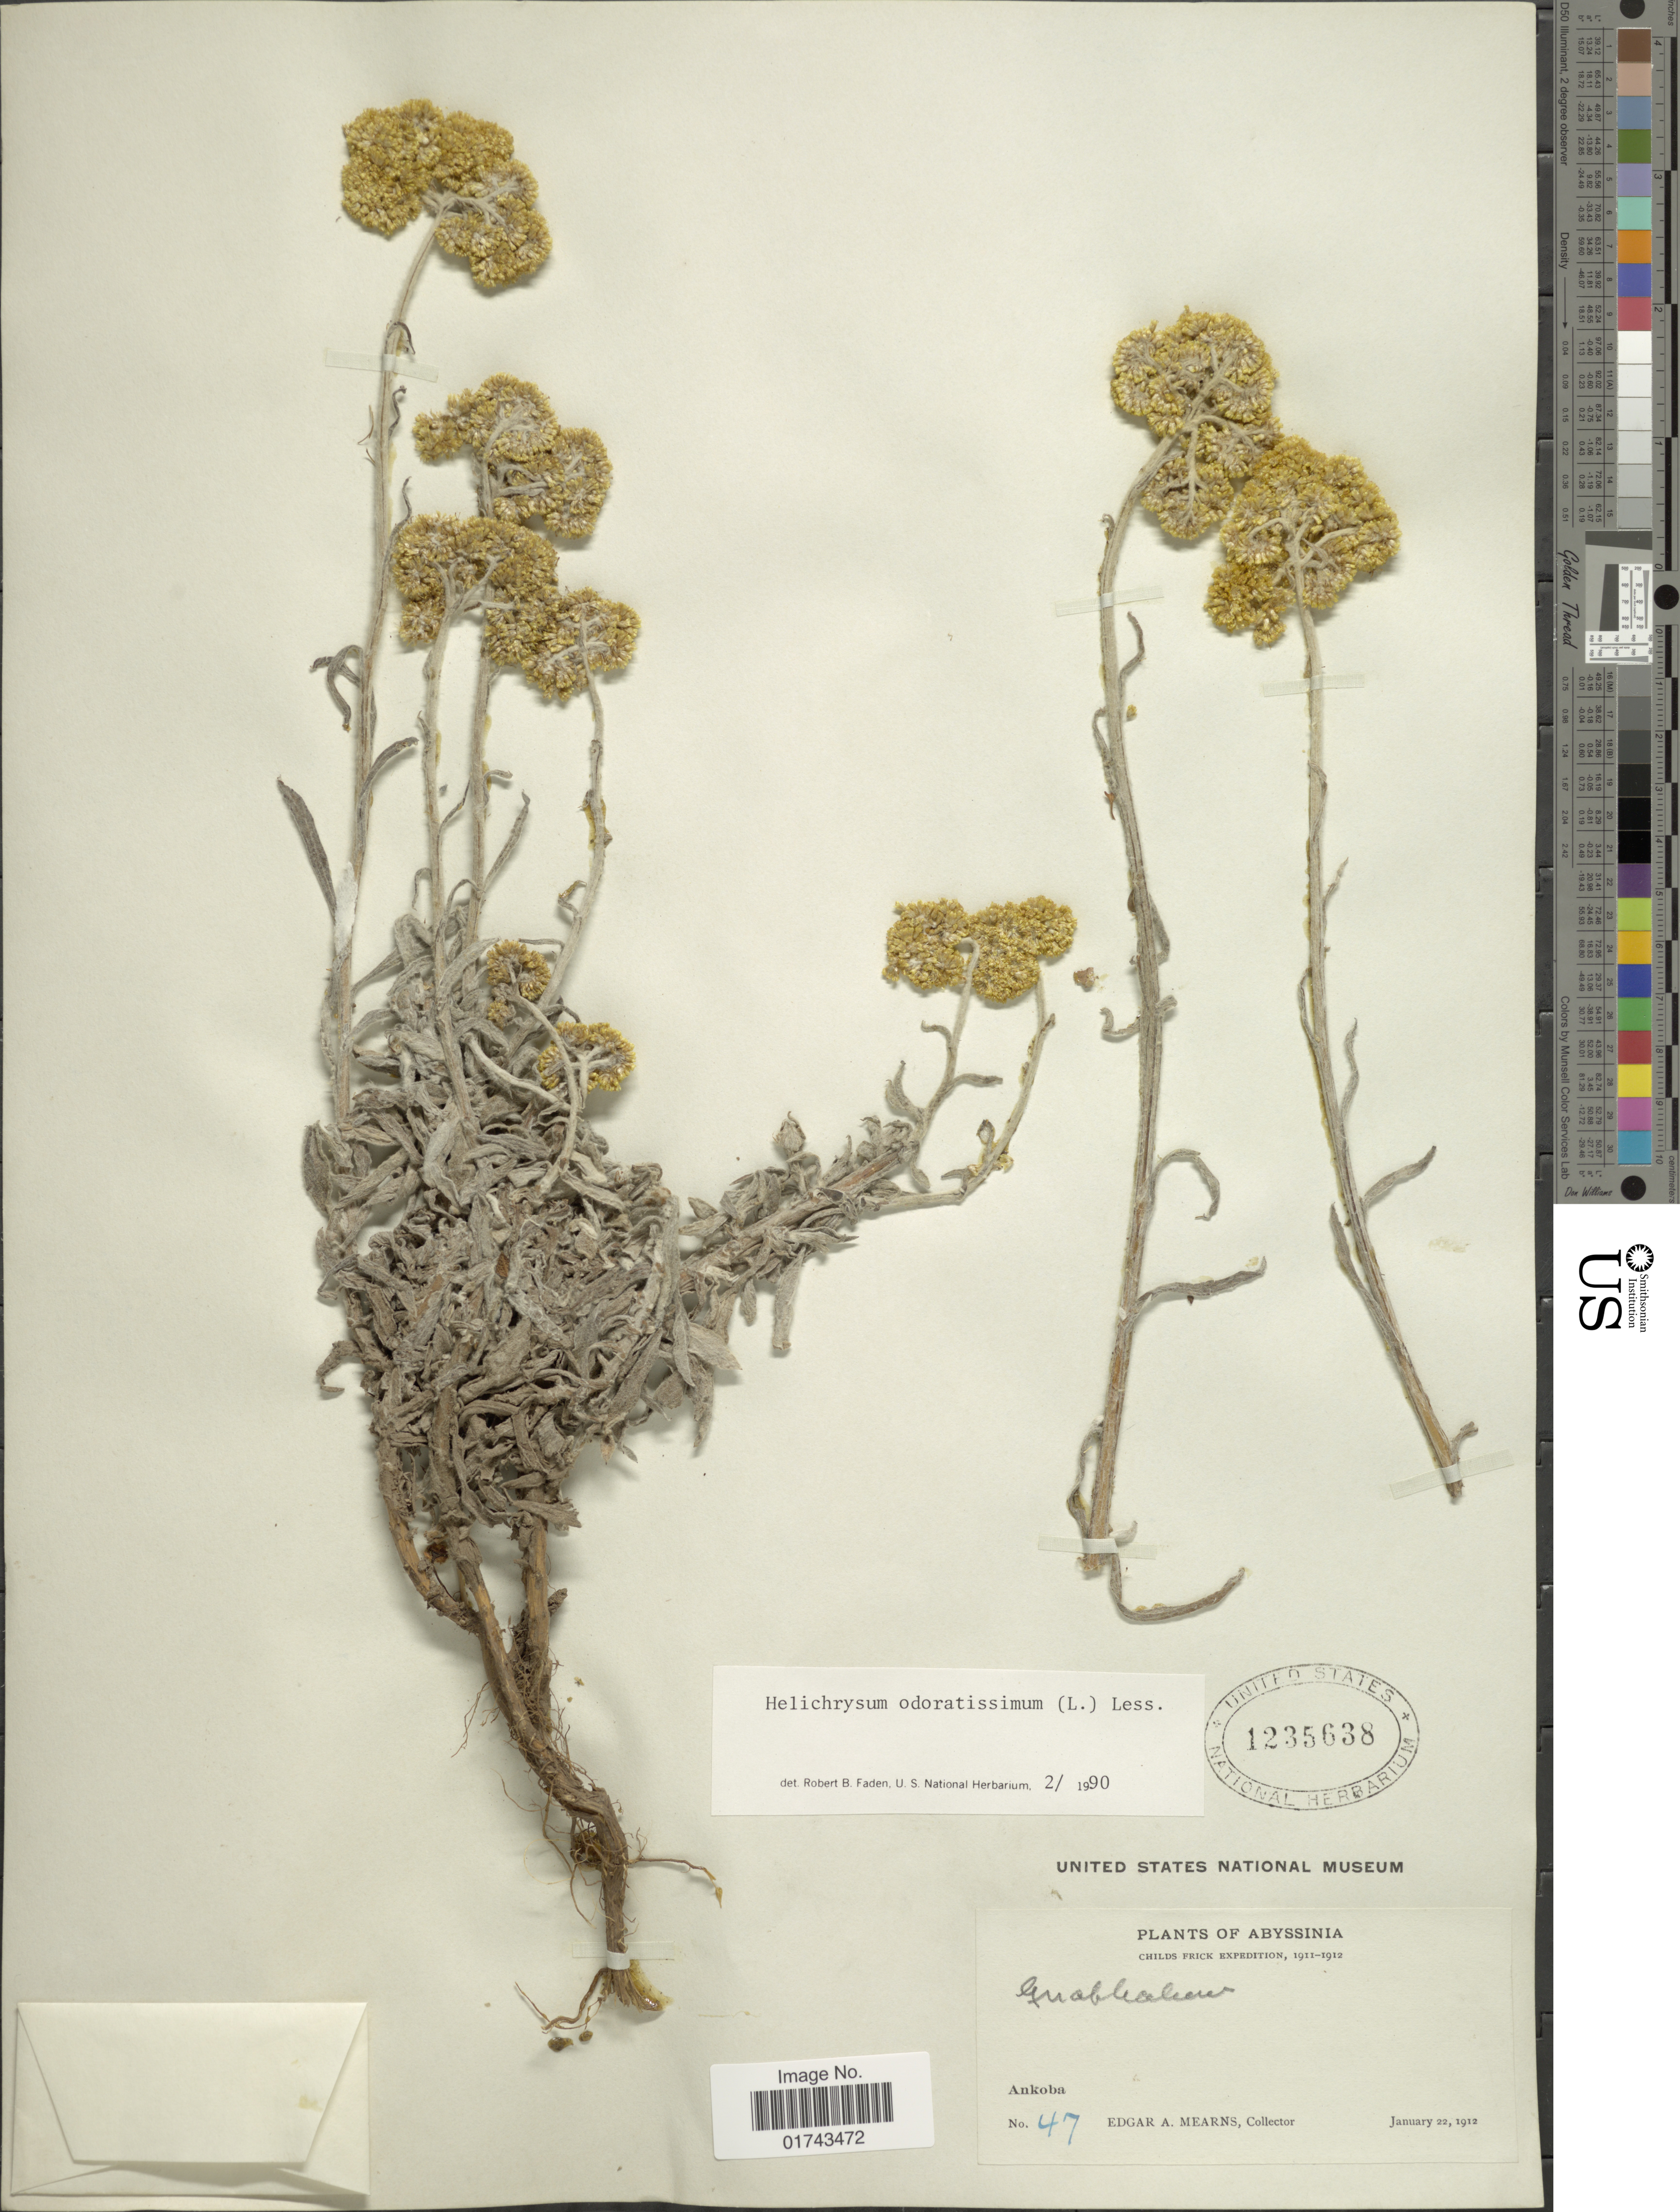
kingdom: Plantae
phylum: Tracheophyta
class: Magnoliopsida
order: Asterales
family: Asteraceae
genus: Helichrysum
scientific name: Helichrysum odoratissimum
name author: (L.) Sweet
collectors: E. A. Mearns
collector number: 47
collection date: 1912-01-22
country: Eritrea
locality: Abyssinia, Ankoba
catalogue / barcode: US 1235638